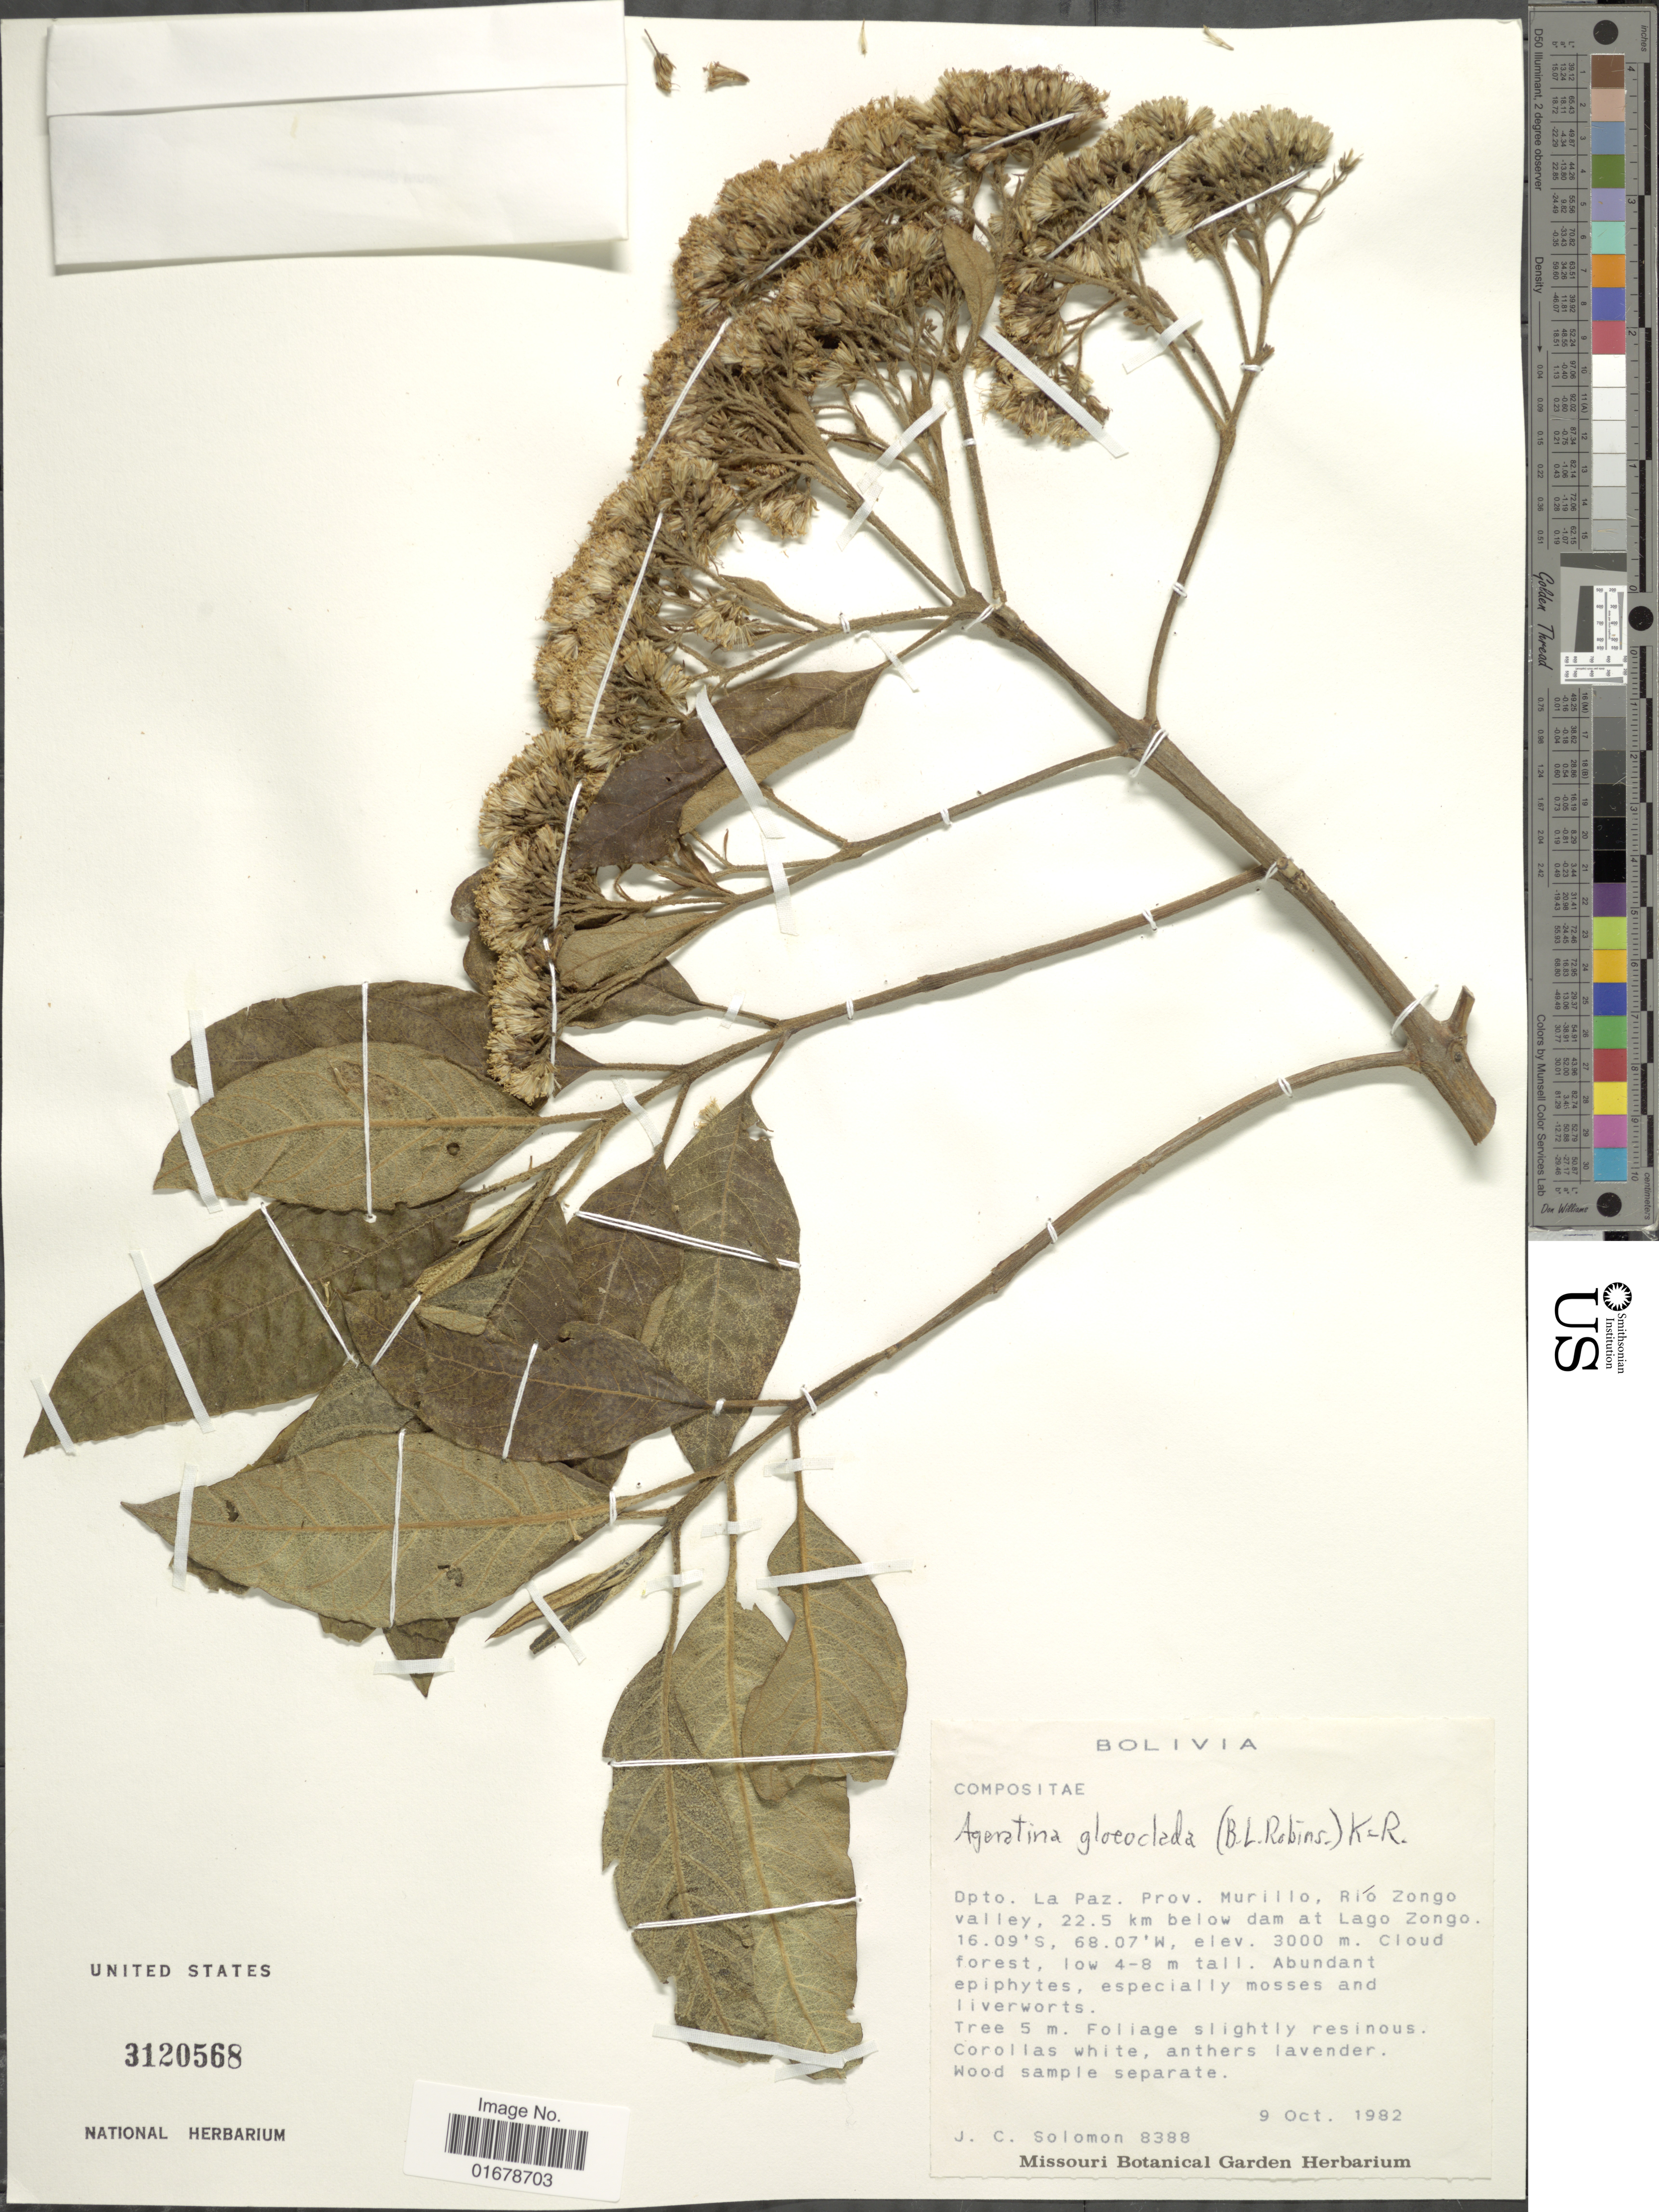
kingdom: Plantae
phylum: Tracheophyta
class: Magnoliopsida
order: Asterales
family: Asteraceae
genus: Ageratina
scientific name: Ageratina gloeoclada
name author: (B.L. Rob.) R.M. King & H. Rob.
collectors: J. C. Solomon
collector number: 8388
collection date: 1982-10-09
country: Bolivia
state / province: La Paz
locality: Depto. La Paz, Prov. Murillo, Rio Zongo valley, 22.5 km below dam at lago Zongo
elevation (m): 3000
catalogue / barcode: US 3120568